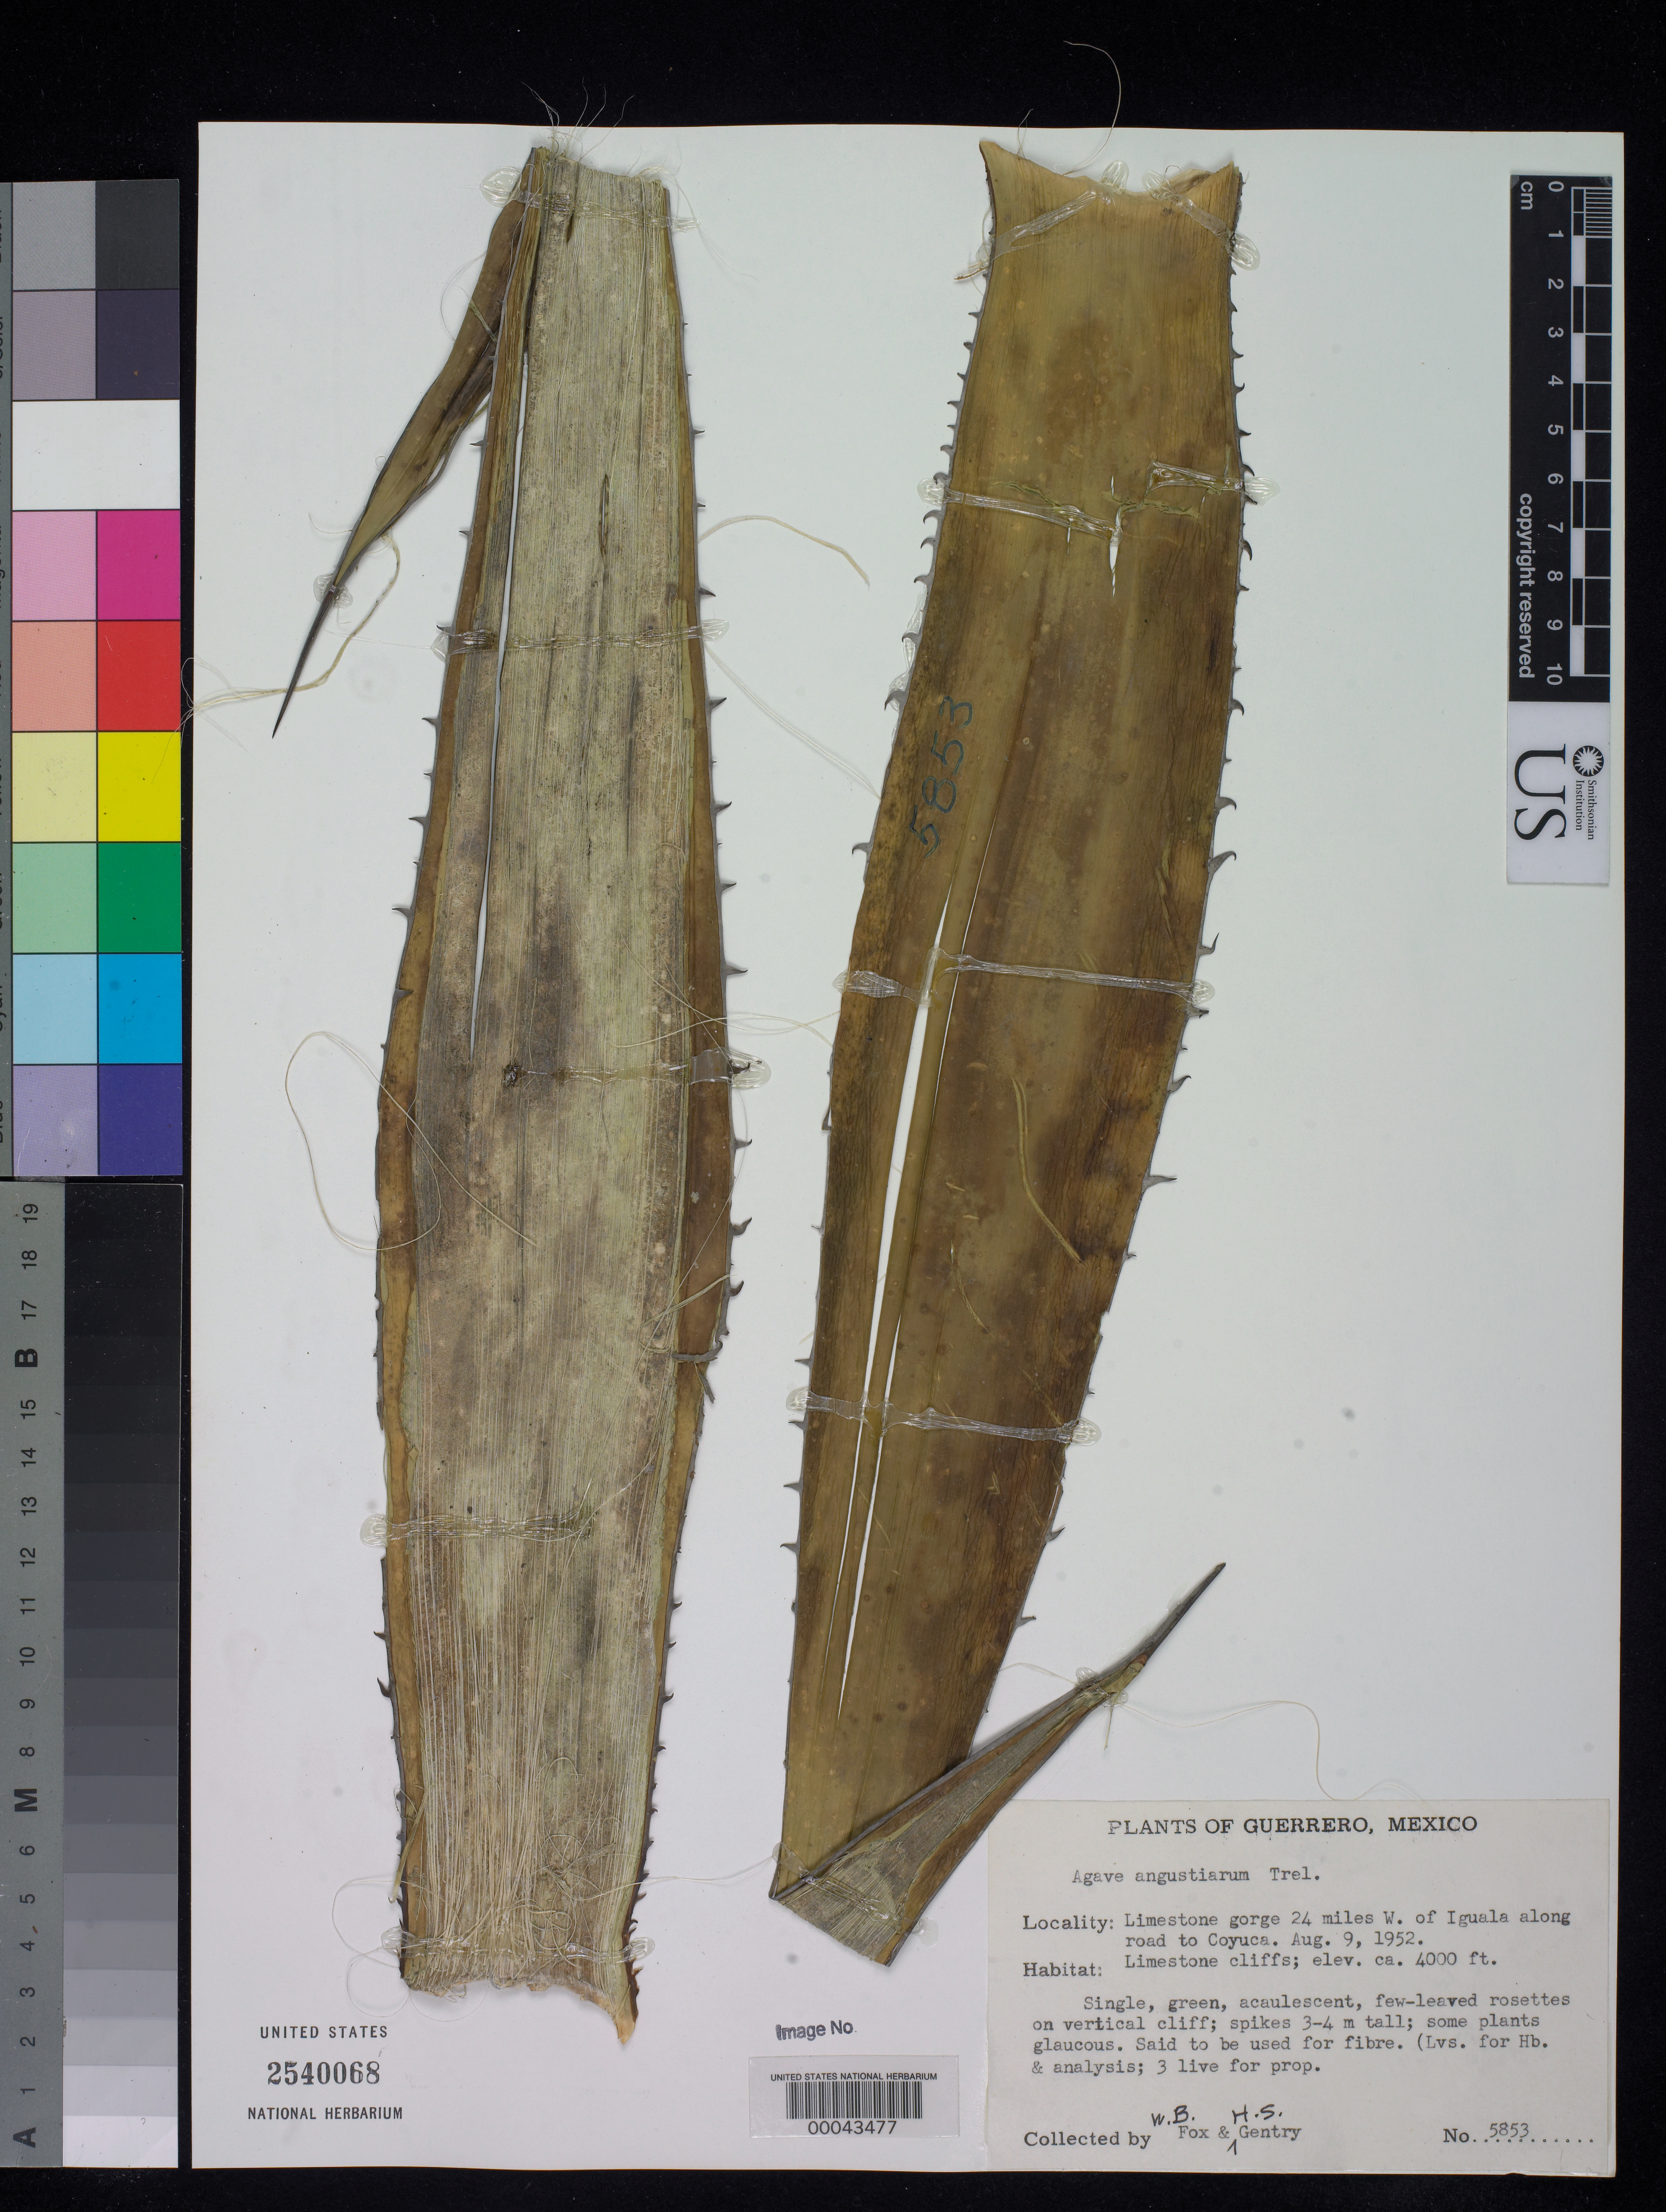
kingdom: Plantae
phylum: Tracheophyta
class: Liliopsida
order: Asparagales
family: Asparagaceae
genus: Agave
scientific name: Agave angustiarum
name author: Trel.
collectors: H. S. Gentry & W. B. Fox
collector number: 5853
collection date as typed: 09 Aug 1952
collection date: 1952-08-09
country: Mexico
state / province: Guerrero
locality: Limestone gorge 24 mi W of Iguala along road to Coyuca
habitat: Limestone cliffs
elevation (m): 1219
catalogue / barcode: US 2540068